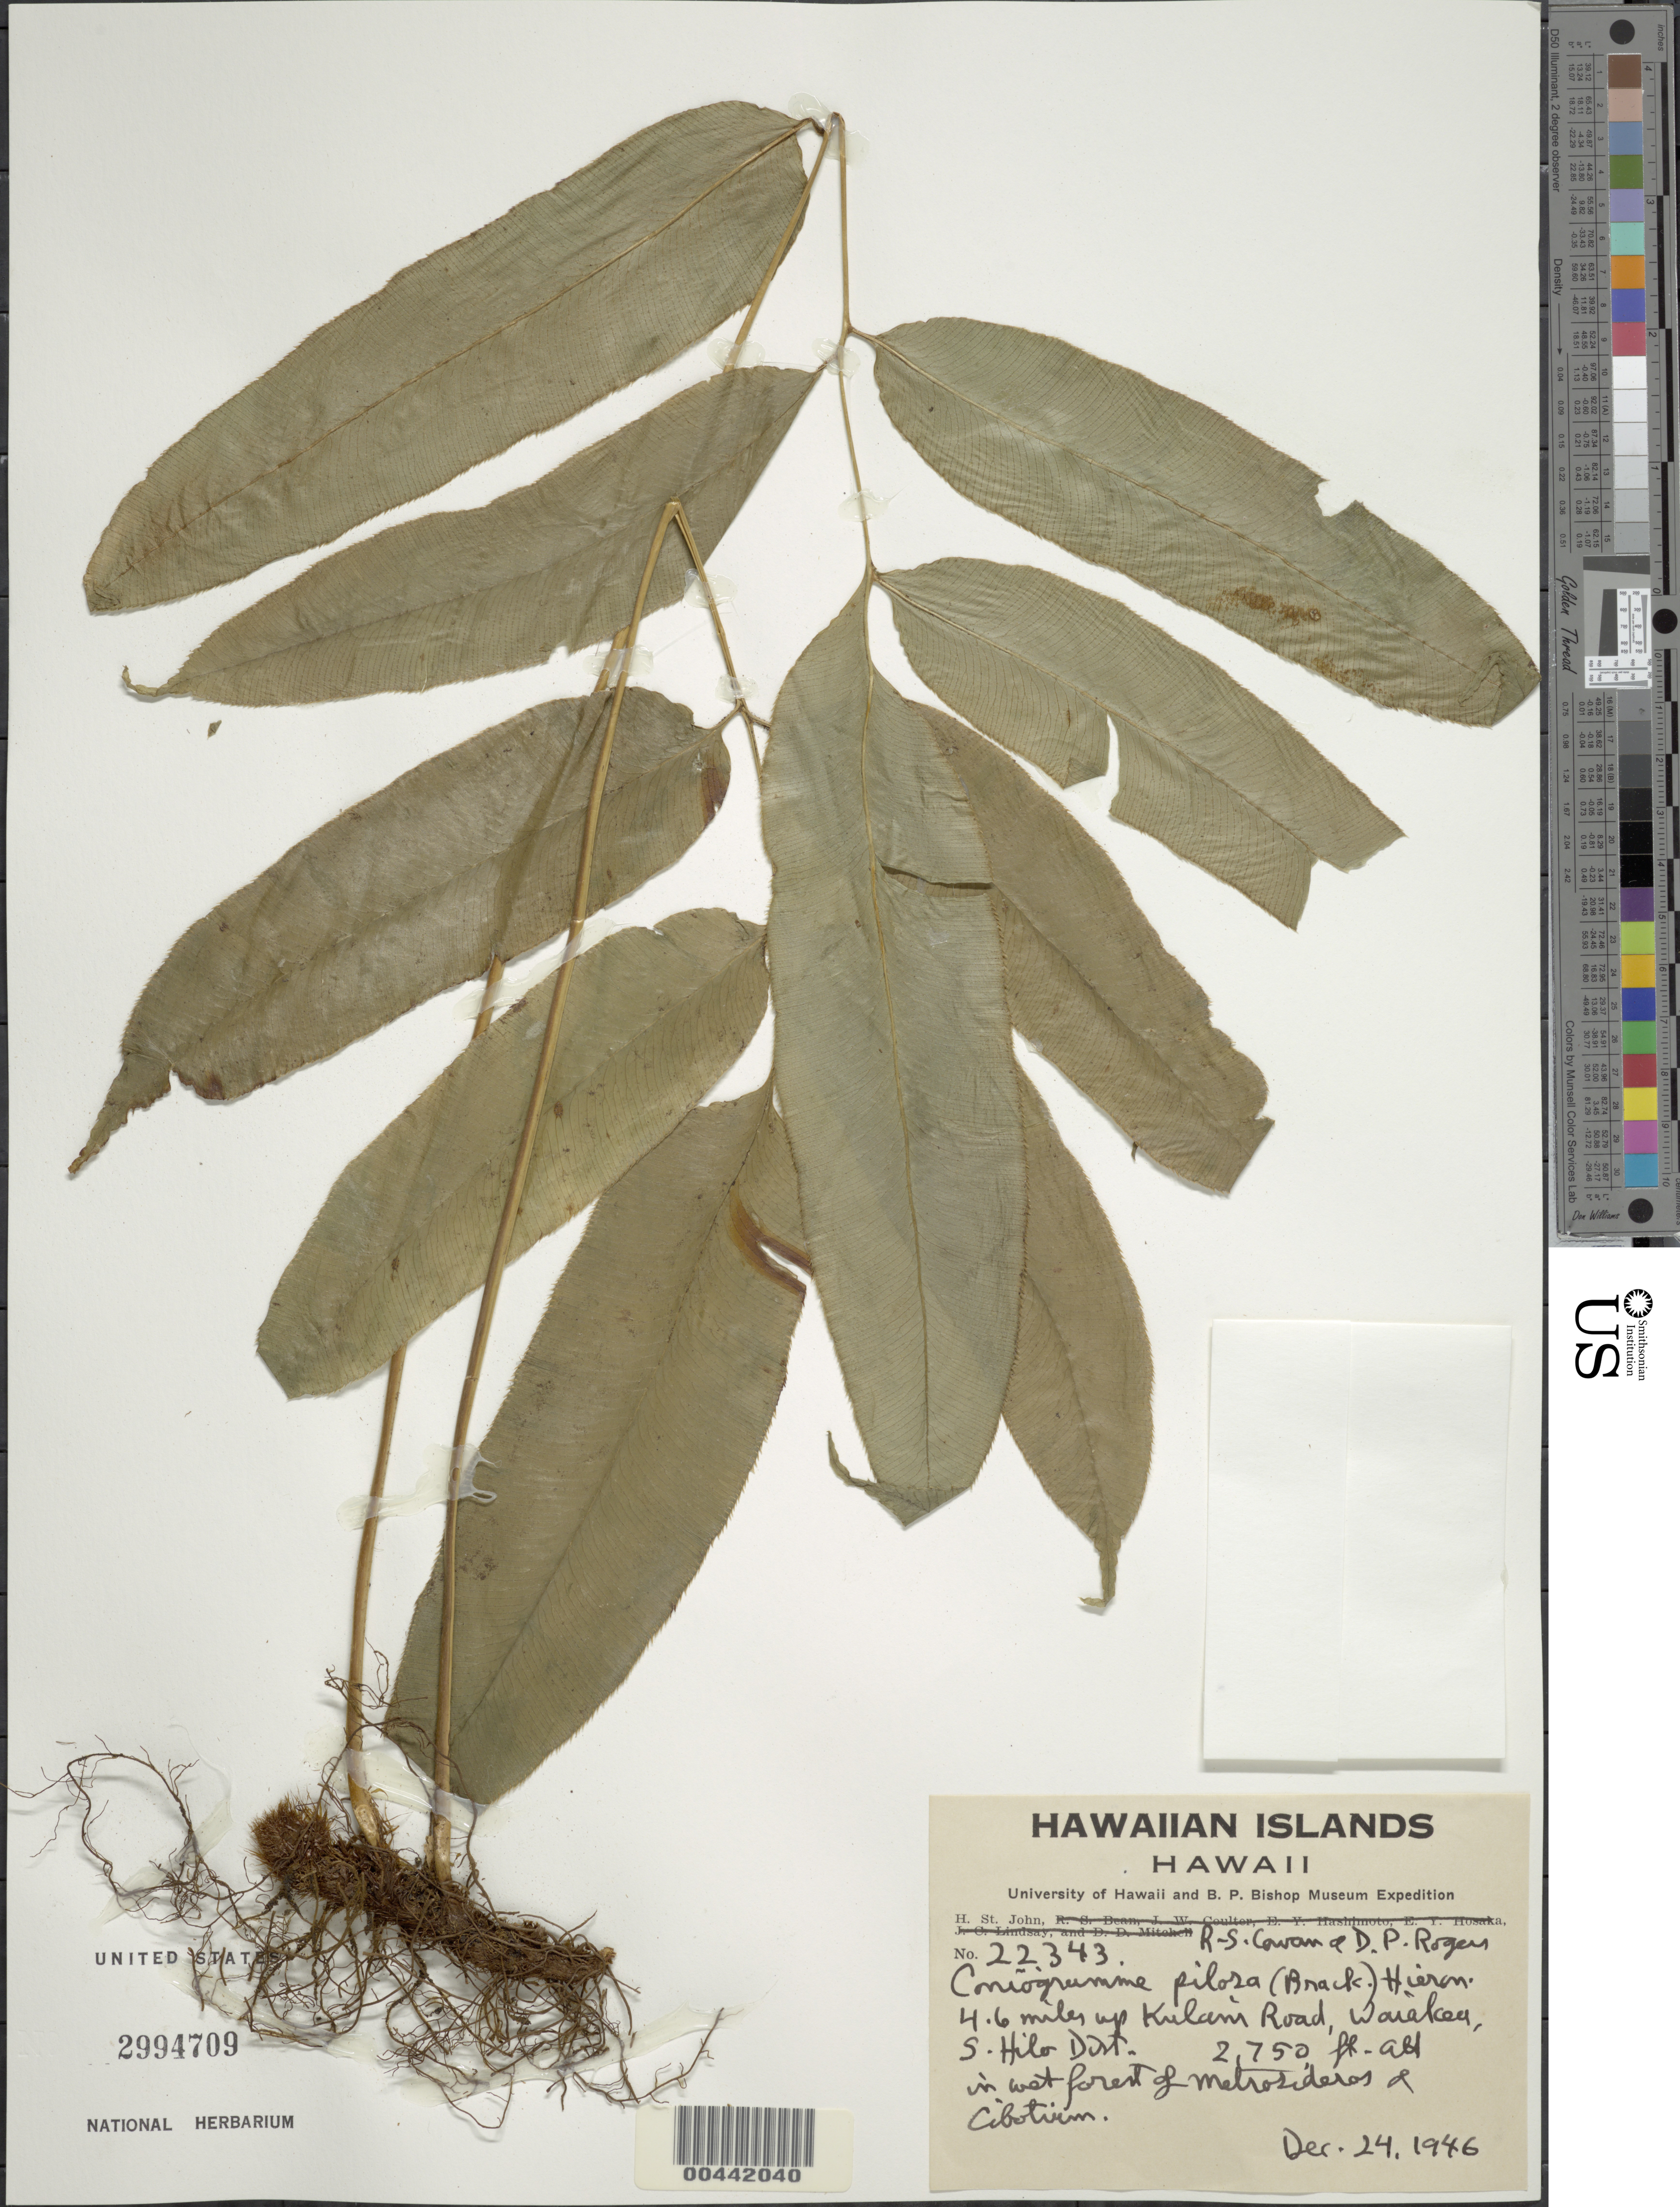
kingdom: Plantae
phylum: Tracheophyta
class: Polypodiopsida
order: Polypodiales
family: Pteridaceae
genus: Coniogramme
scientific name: Coniogramme pilosa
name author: (Brack.) Hieron.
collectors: H. St. John, R. S. Cowan & D. Rogers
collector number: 22343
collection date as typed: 24 Dec 1946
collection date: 1946-12-24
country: United States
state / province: Hawaii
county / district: Hawaii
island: Hawaii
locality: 4.6 mi up Kulani Rd, Waiakea, S Hilo Dist.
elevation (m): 838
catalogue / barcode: US 2994709